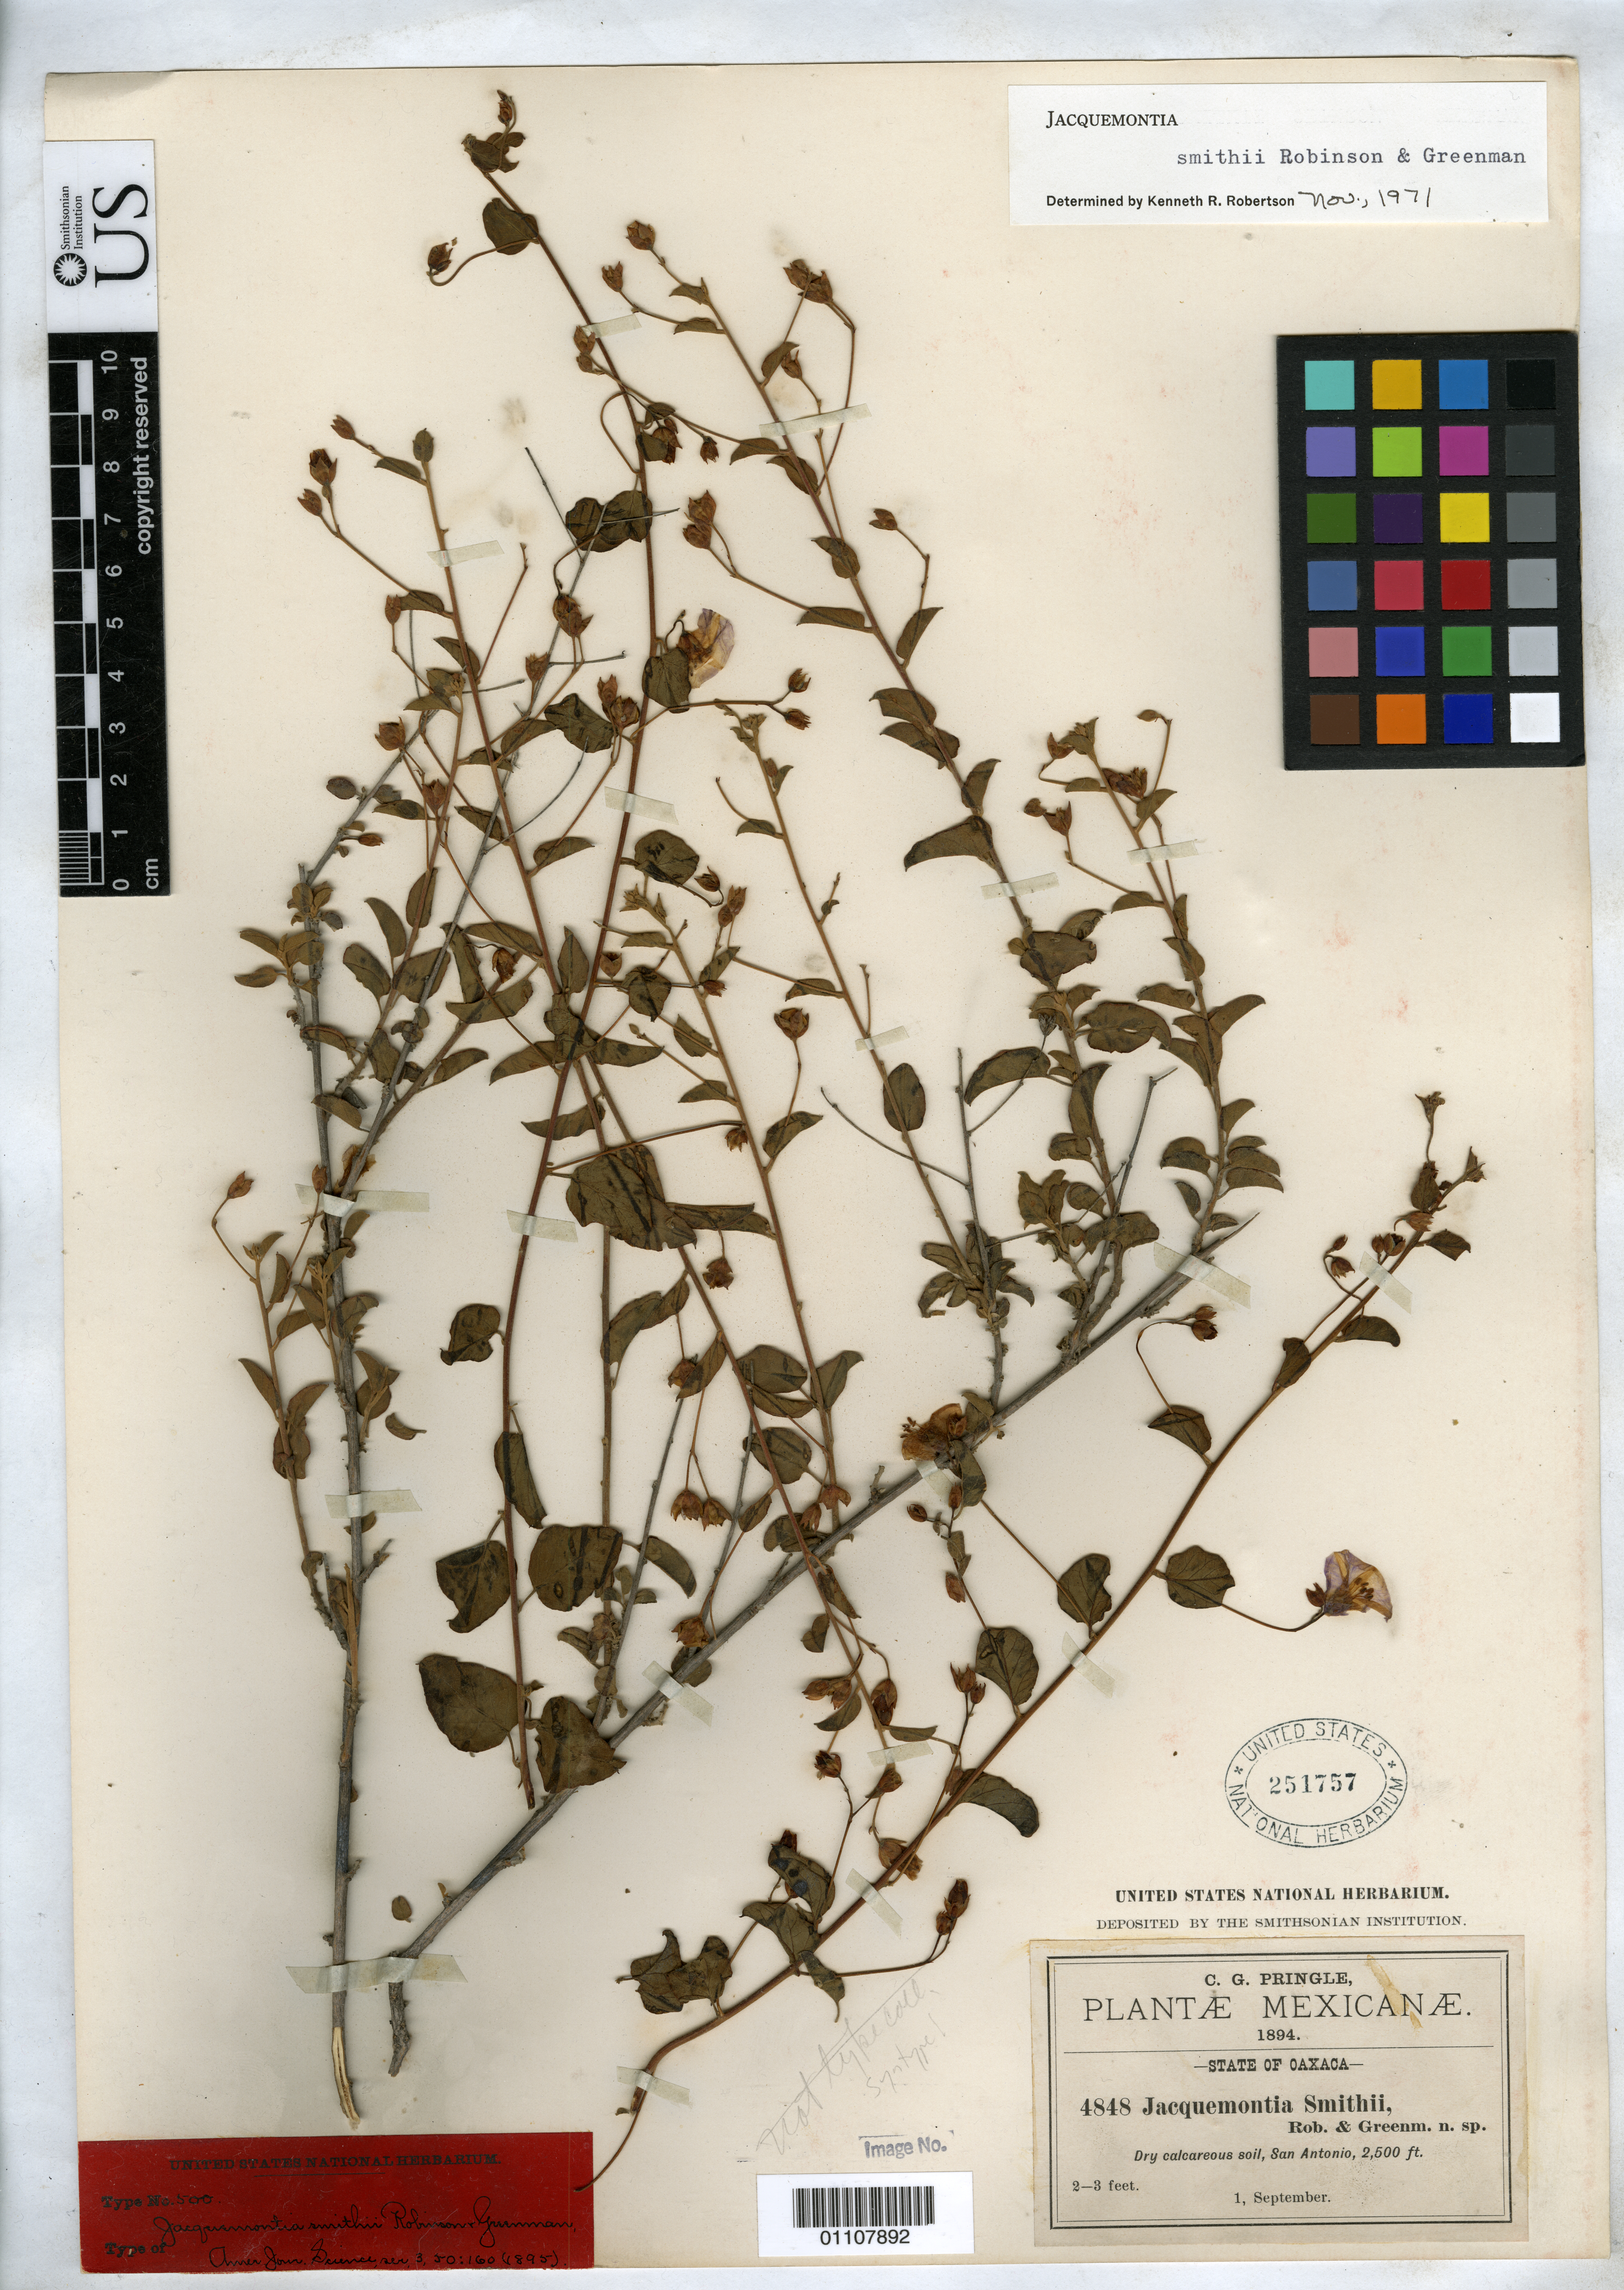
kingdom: Plantae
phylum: Tracheophyta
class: Magnoliopsida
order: Solanales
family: Convolvulaceae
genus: Jacquemontia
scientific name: Jacquemontia smithii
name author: B.L. Rob. & Greenm.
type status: Syntype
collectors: C. G. Pringle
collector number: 4848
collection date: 1894-09-01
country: Mexico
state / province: Oaxaca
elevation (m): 762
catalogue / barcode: US 251757